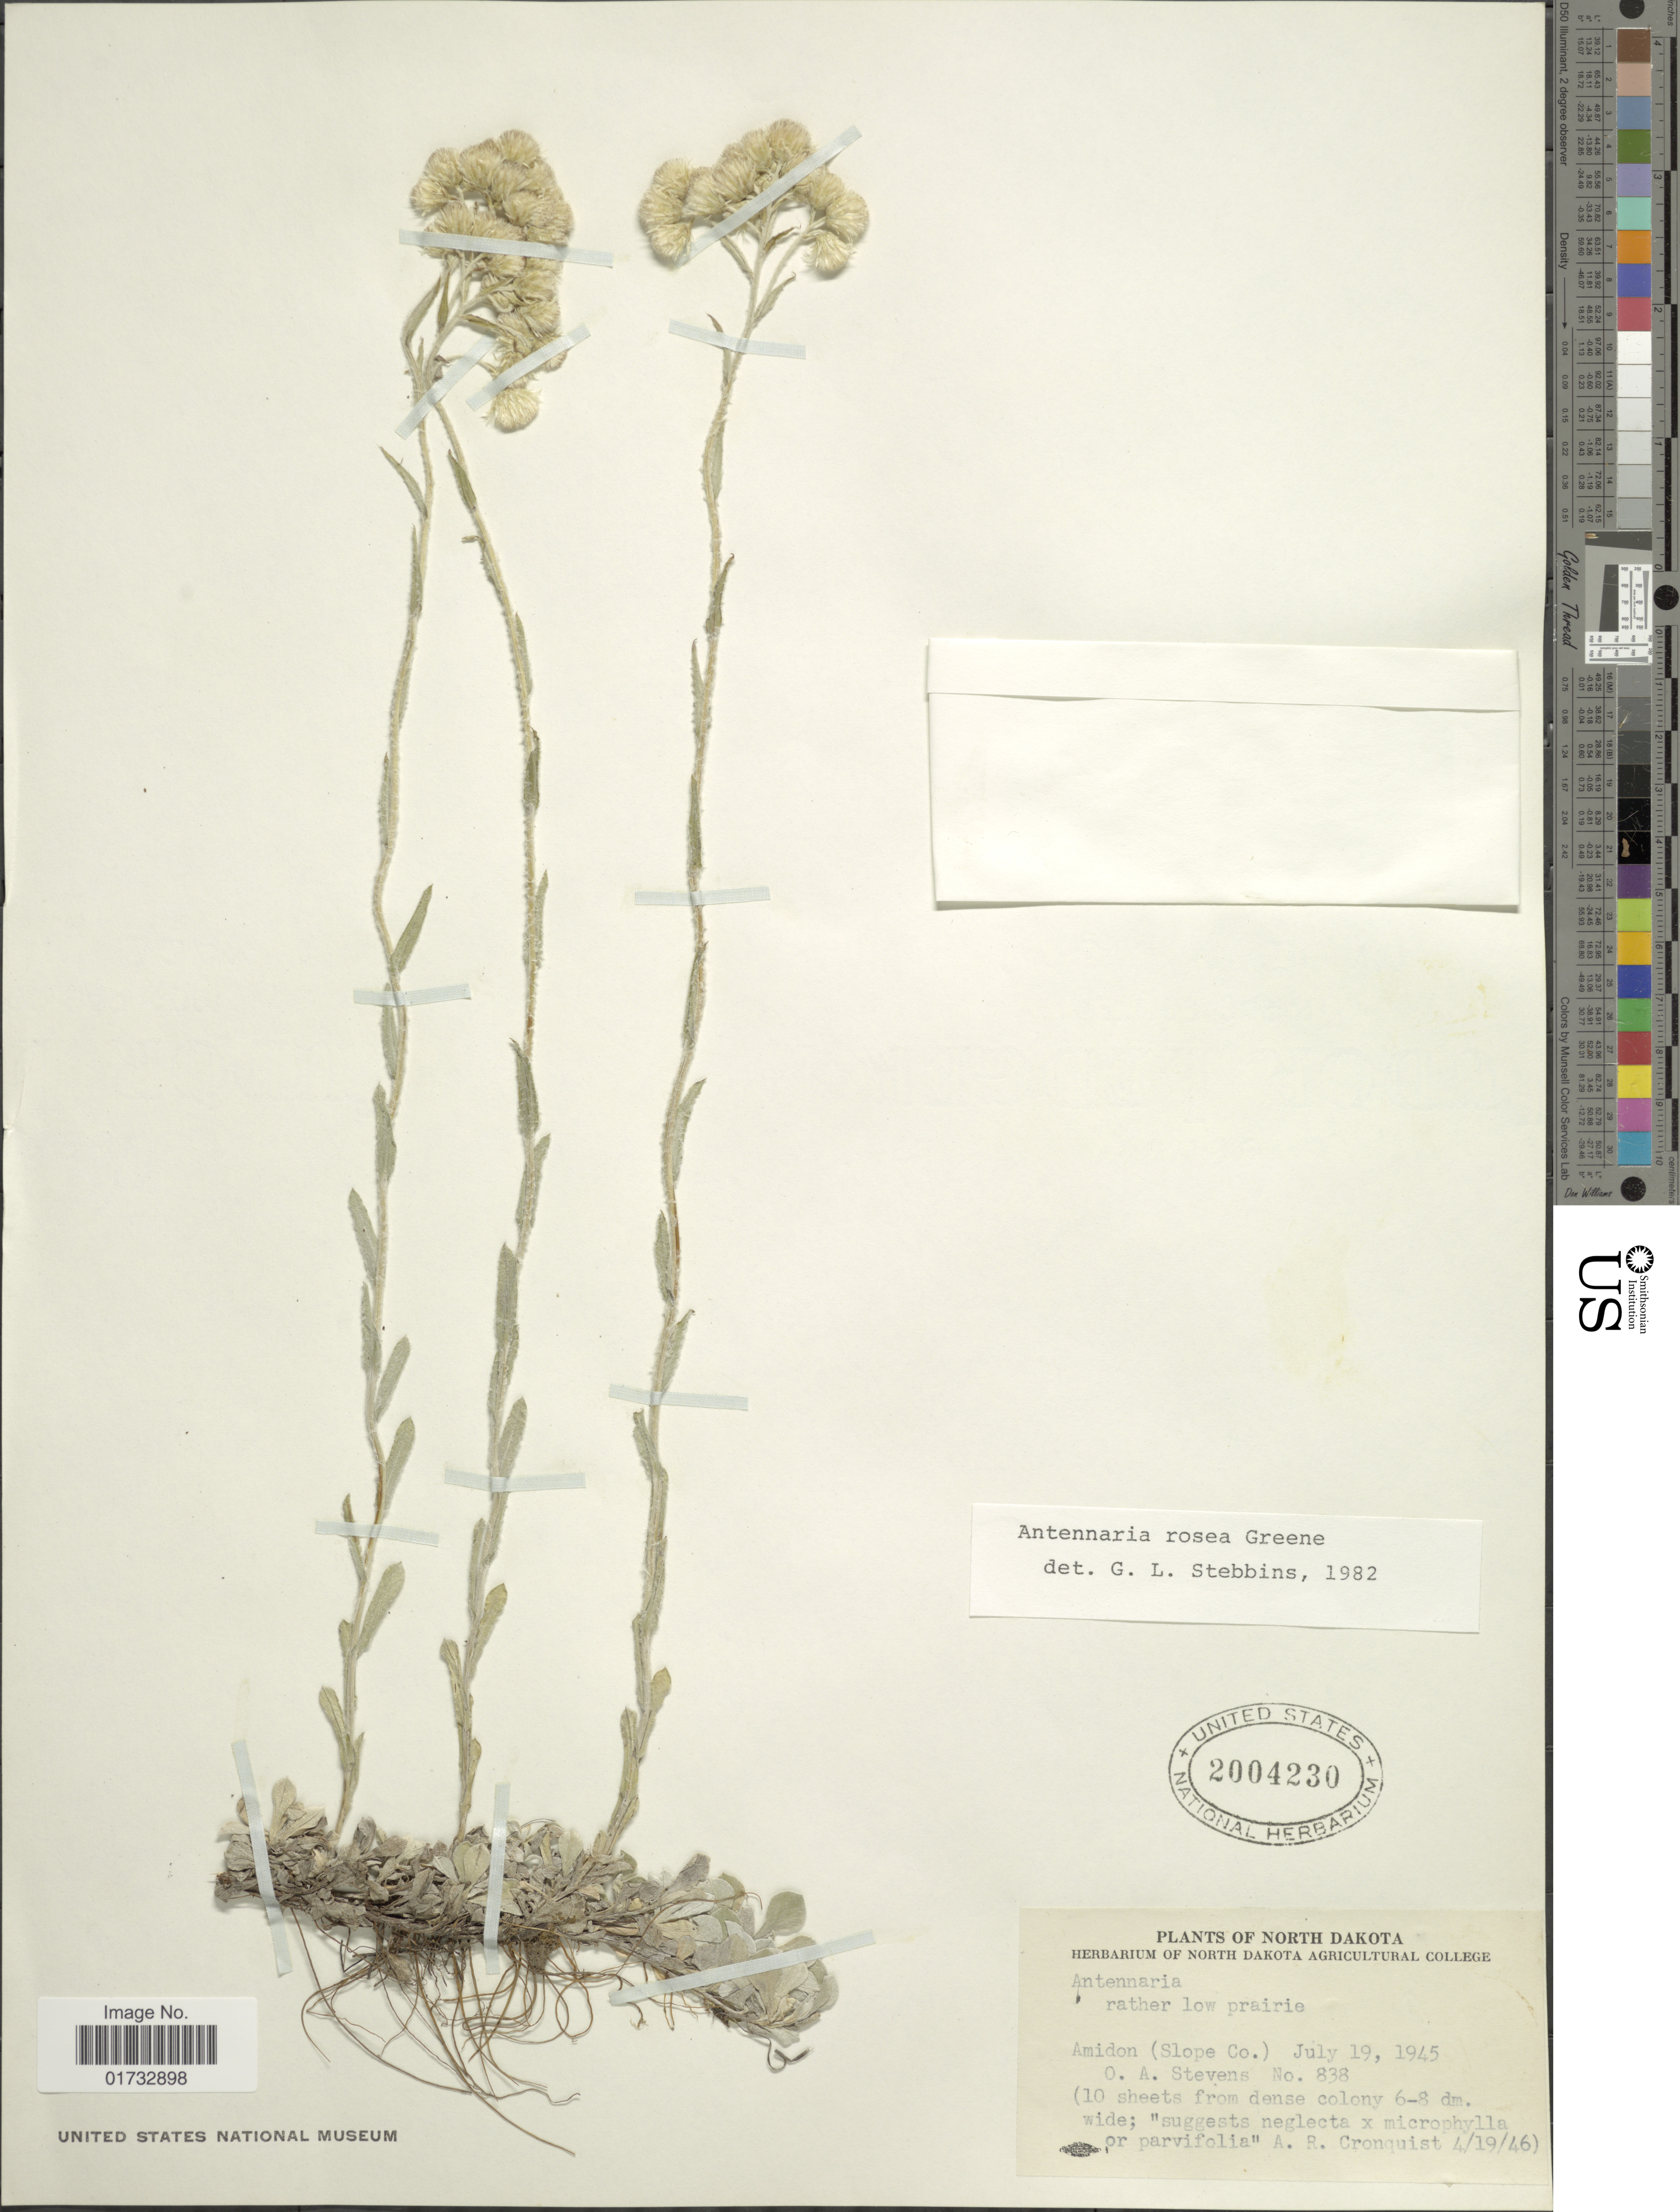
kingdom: Plantae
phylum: Tracheophyta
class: Magnoliopsida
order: Asterales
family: Asteraceae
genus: Antennaria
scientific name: Antennaria rosea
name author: Greene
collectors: O. A. Stevens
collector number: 838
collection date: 1945-07-19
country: United States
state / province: North Dakota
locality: Amidon (Slope Co.)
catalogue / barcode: US 2004230